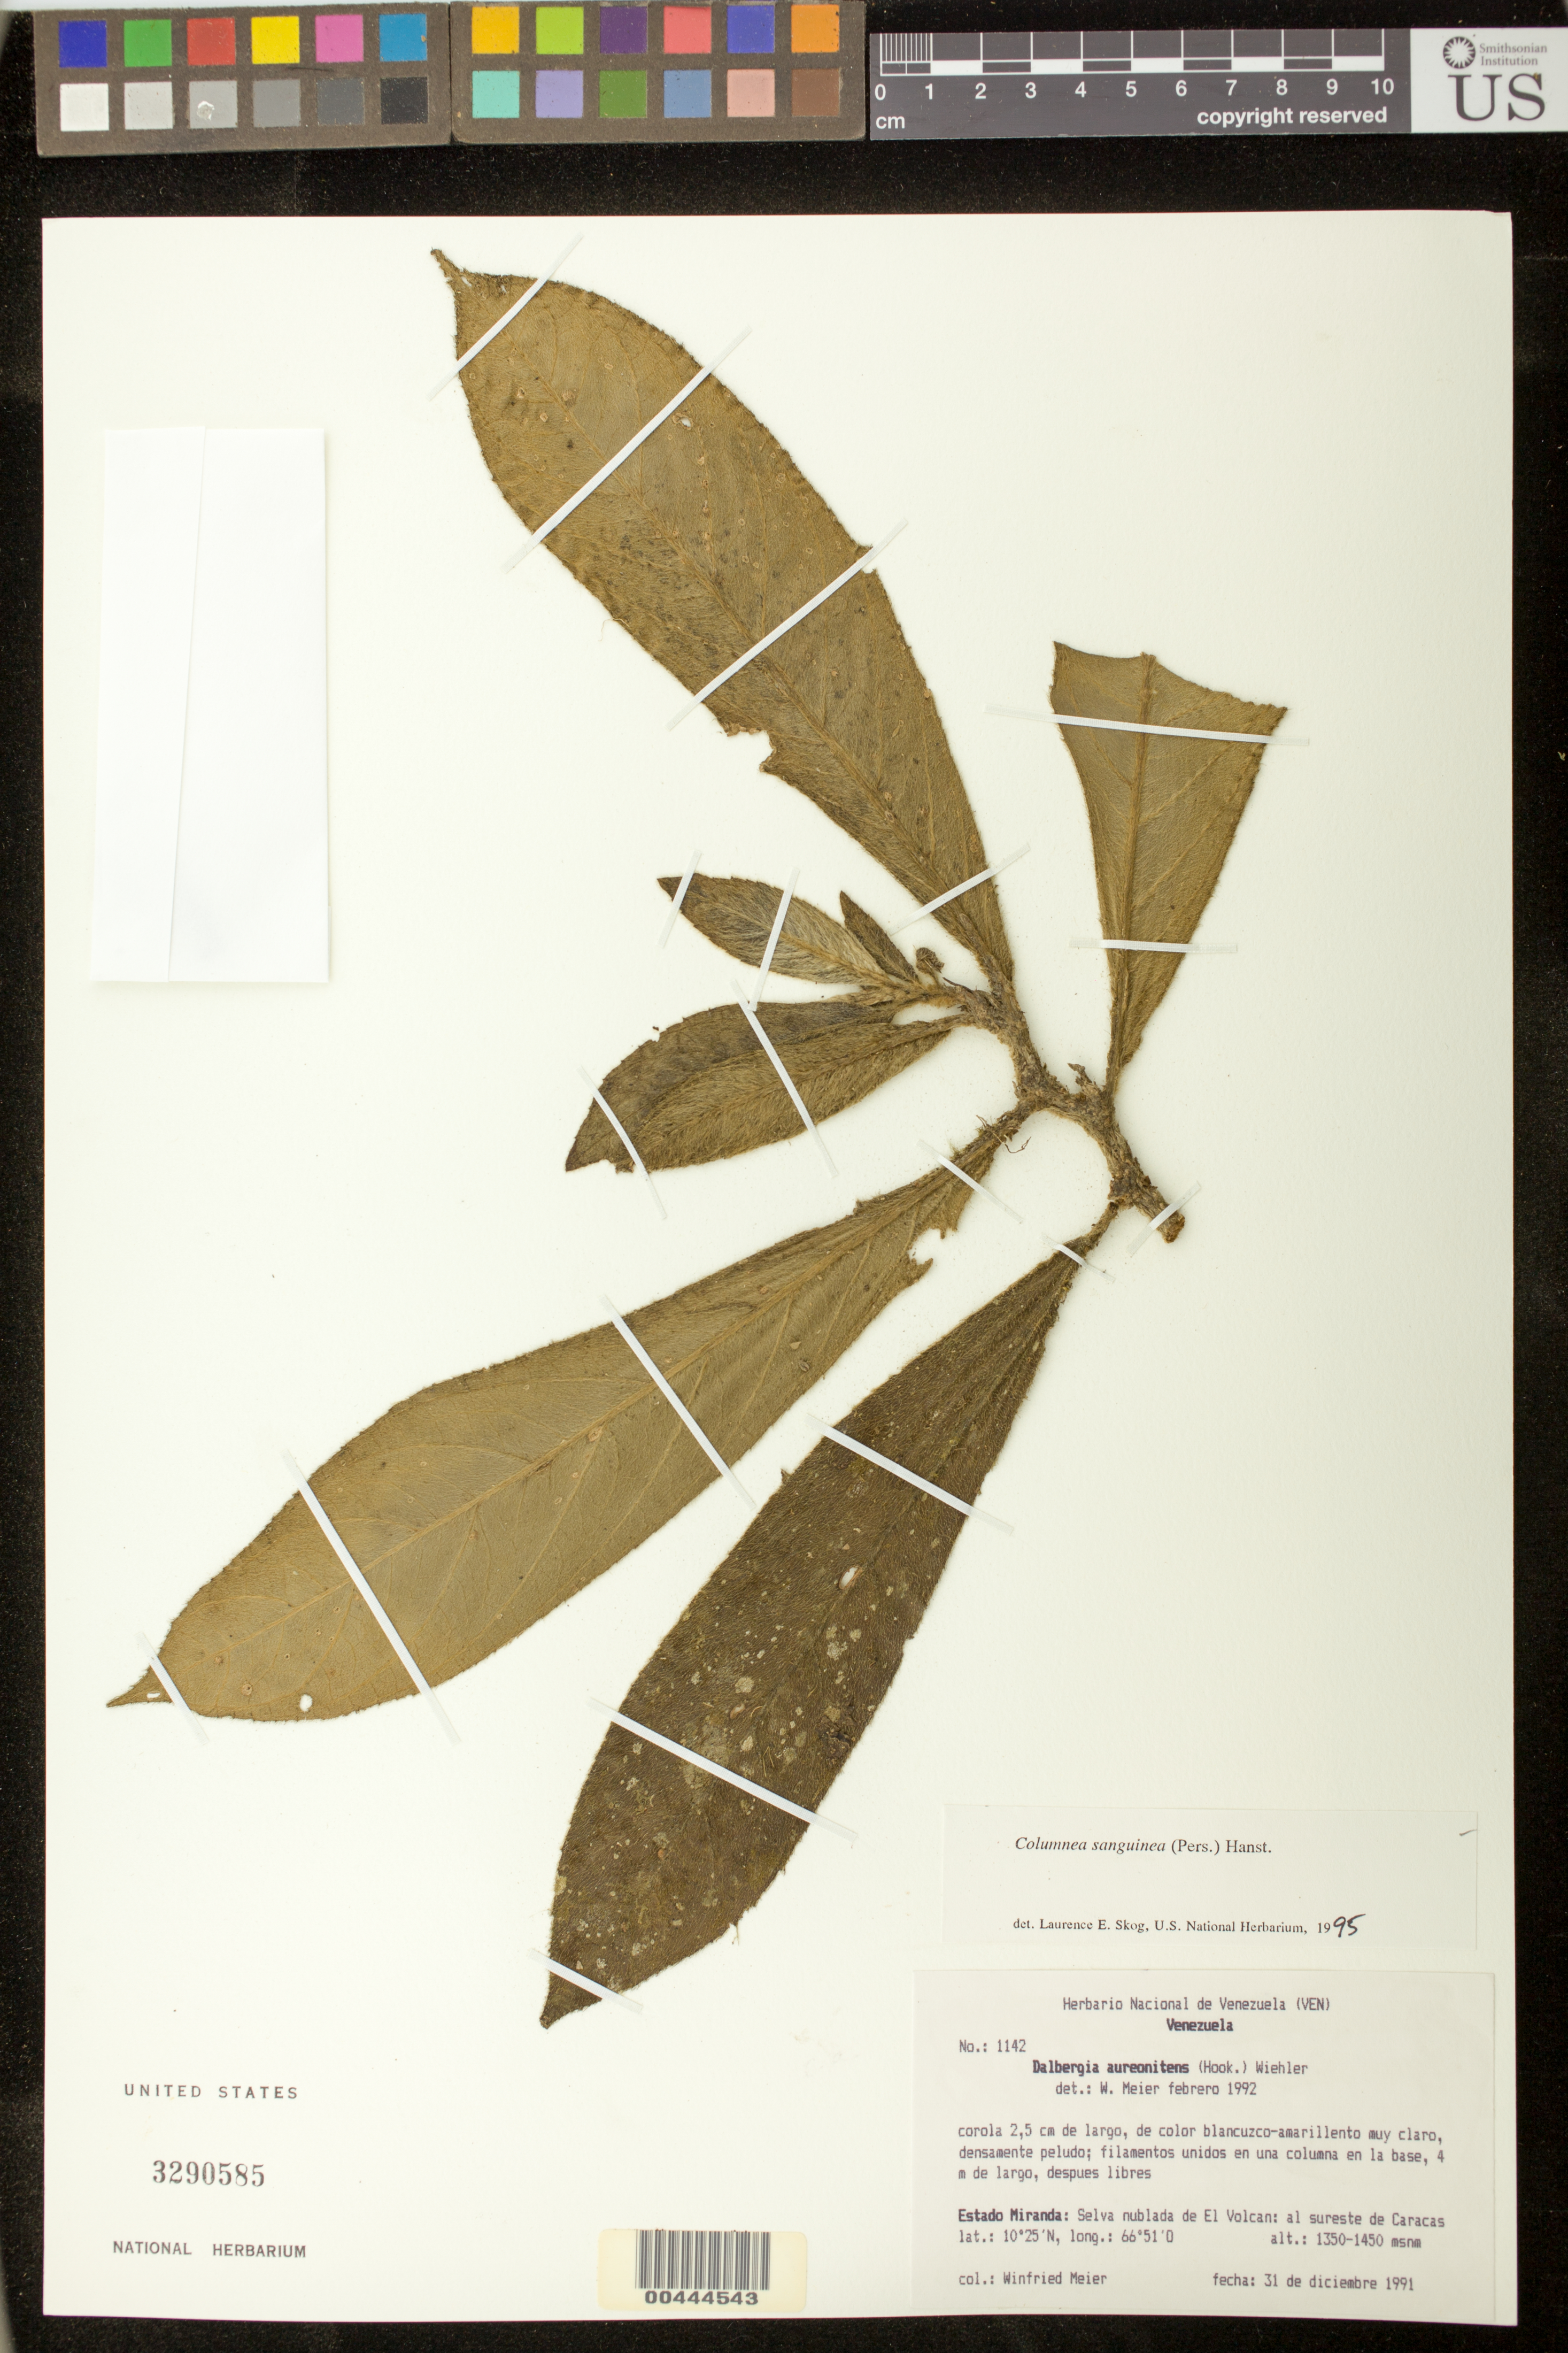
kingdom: Plantae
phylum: Tracheophyta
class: Magnoliopsida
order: Lamiales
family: Gesneriaceae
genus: Columnea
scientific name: Columnea sanguinea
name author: (Pers.) Hanst.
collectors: W. Meier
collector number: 1142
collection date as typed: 31 Dec 1991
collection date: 1991-12-31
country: Venezuela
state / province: Distrito Federal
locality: El Volcan, Caracas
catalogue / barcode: US 3290585